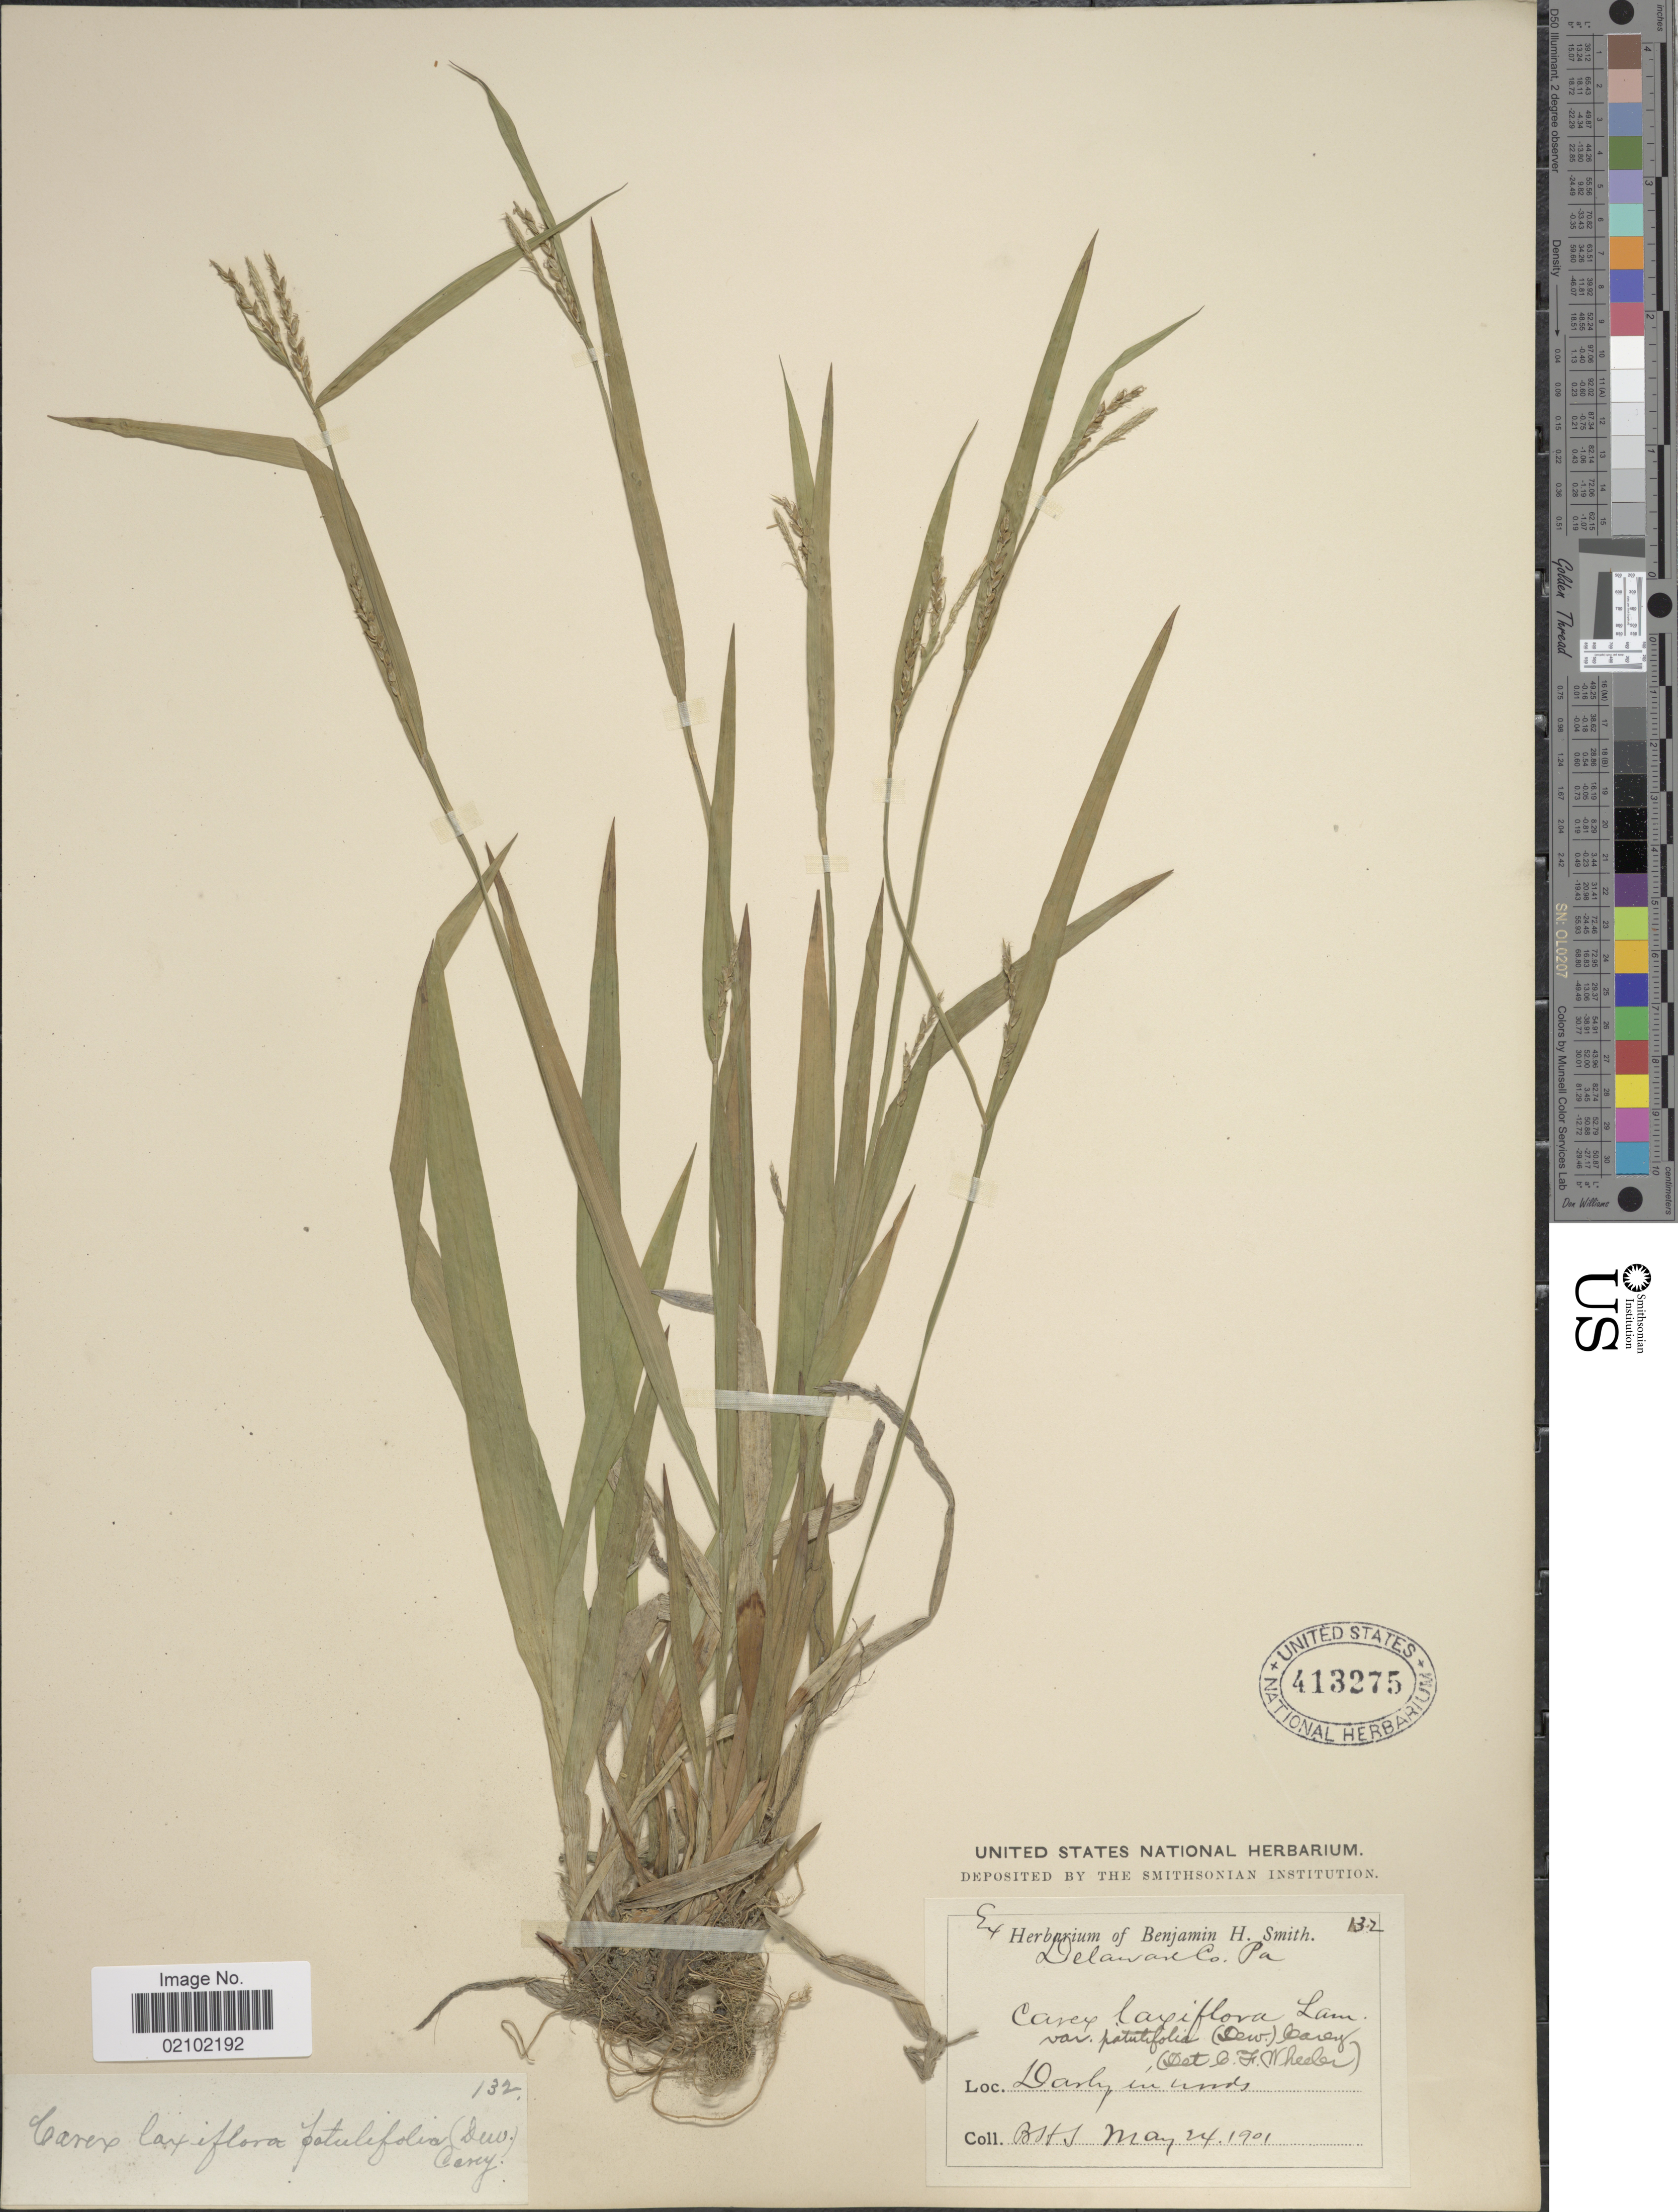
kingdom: Plantae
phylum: Tracheophyta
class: Liliopsida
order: Poales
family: Cyperaceae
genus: Carex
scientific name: Carex laxiflora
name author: Lam.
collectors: B. H. Smith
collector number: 132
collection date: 1901-05-24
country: United States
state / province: Pennsylvania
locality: Delaware Co. Darby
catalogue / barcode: US 413275